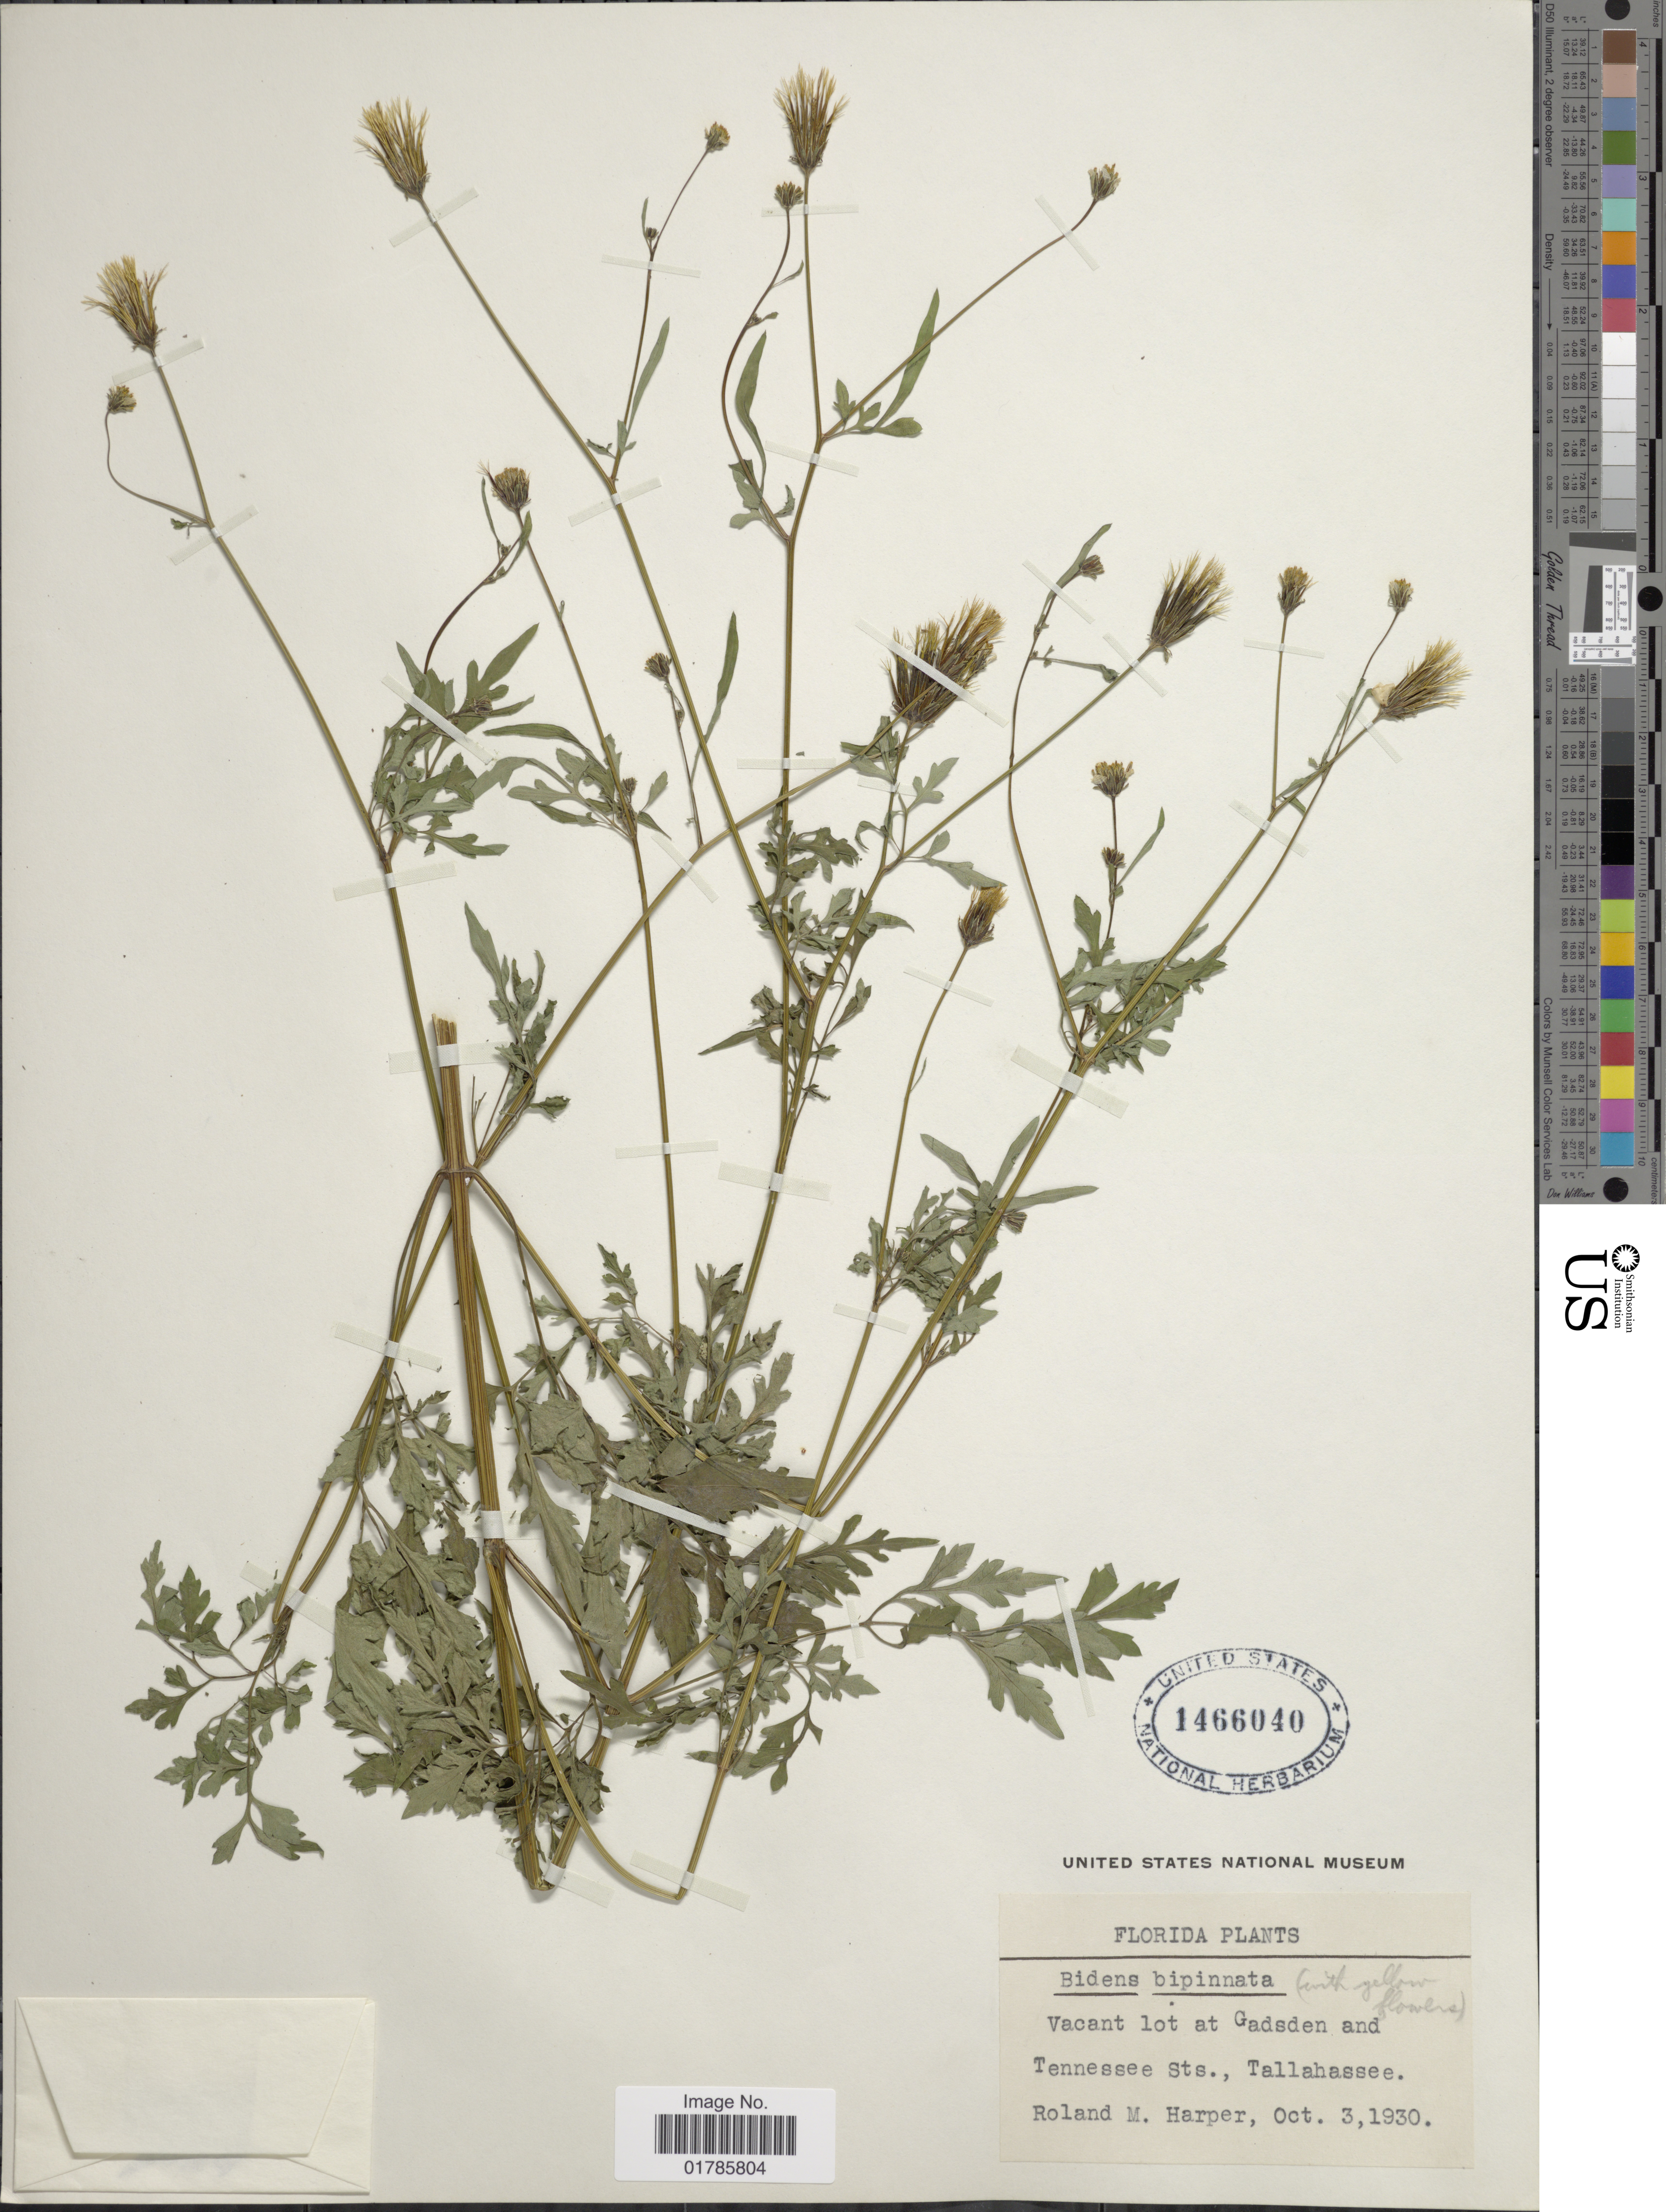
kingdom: Plantae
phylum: Tracheophyta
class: Magnoliopsida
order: Asterales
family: Asteraceae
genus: Bidens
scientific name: Bidens bipinnata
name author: L.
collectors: R. M. Harper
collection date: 1930-10-03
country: United States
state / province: Florida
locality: Tennessee Sts., Tallahasee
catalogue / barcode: US 1466040